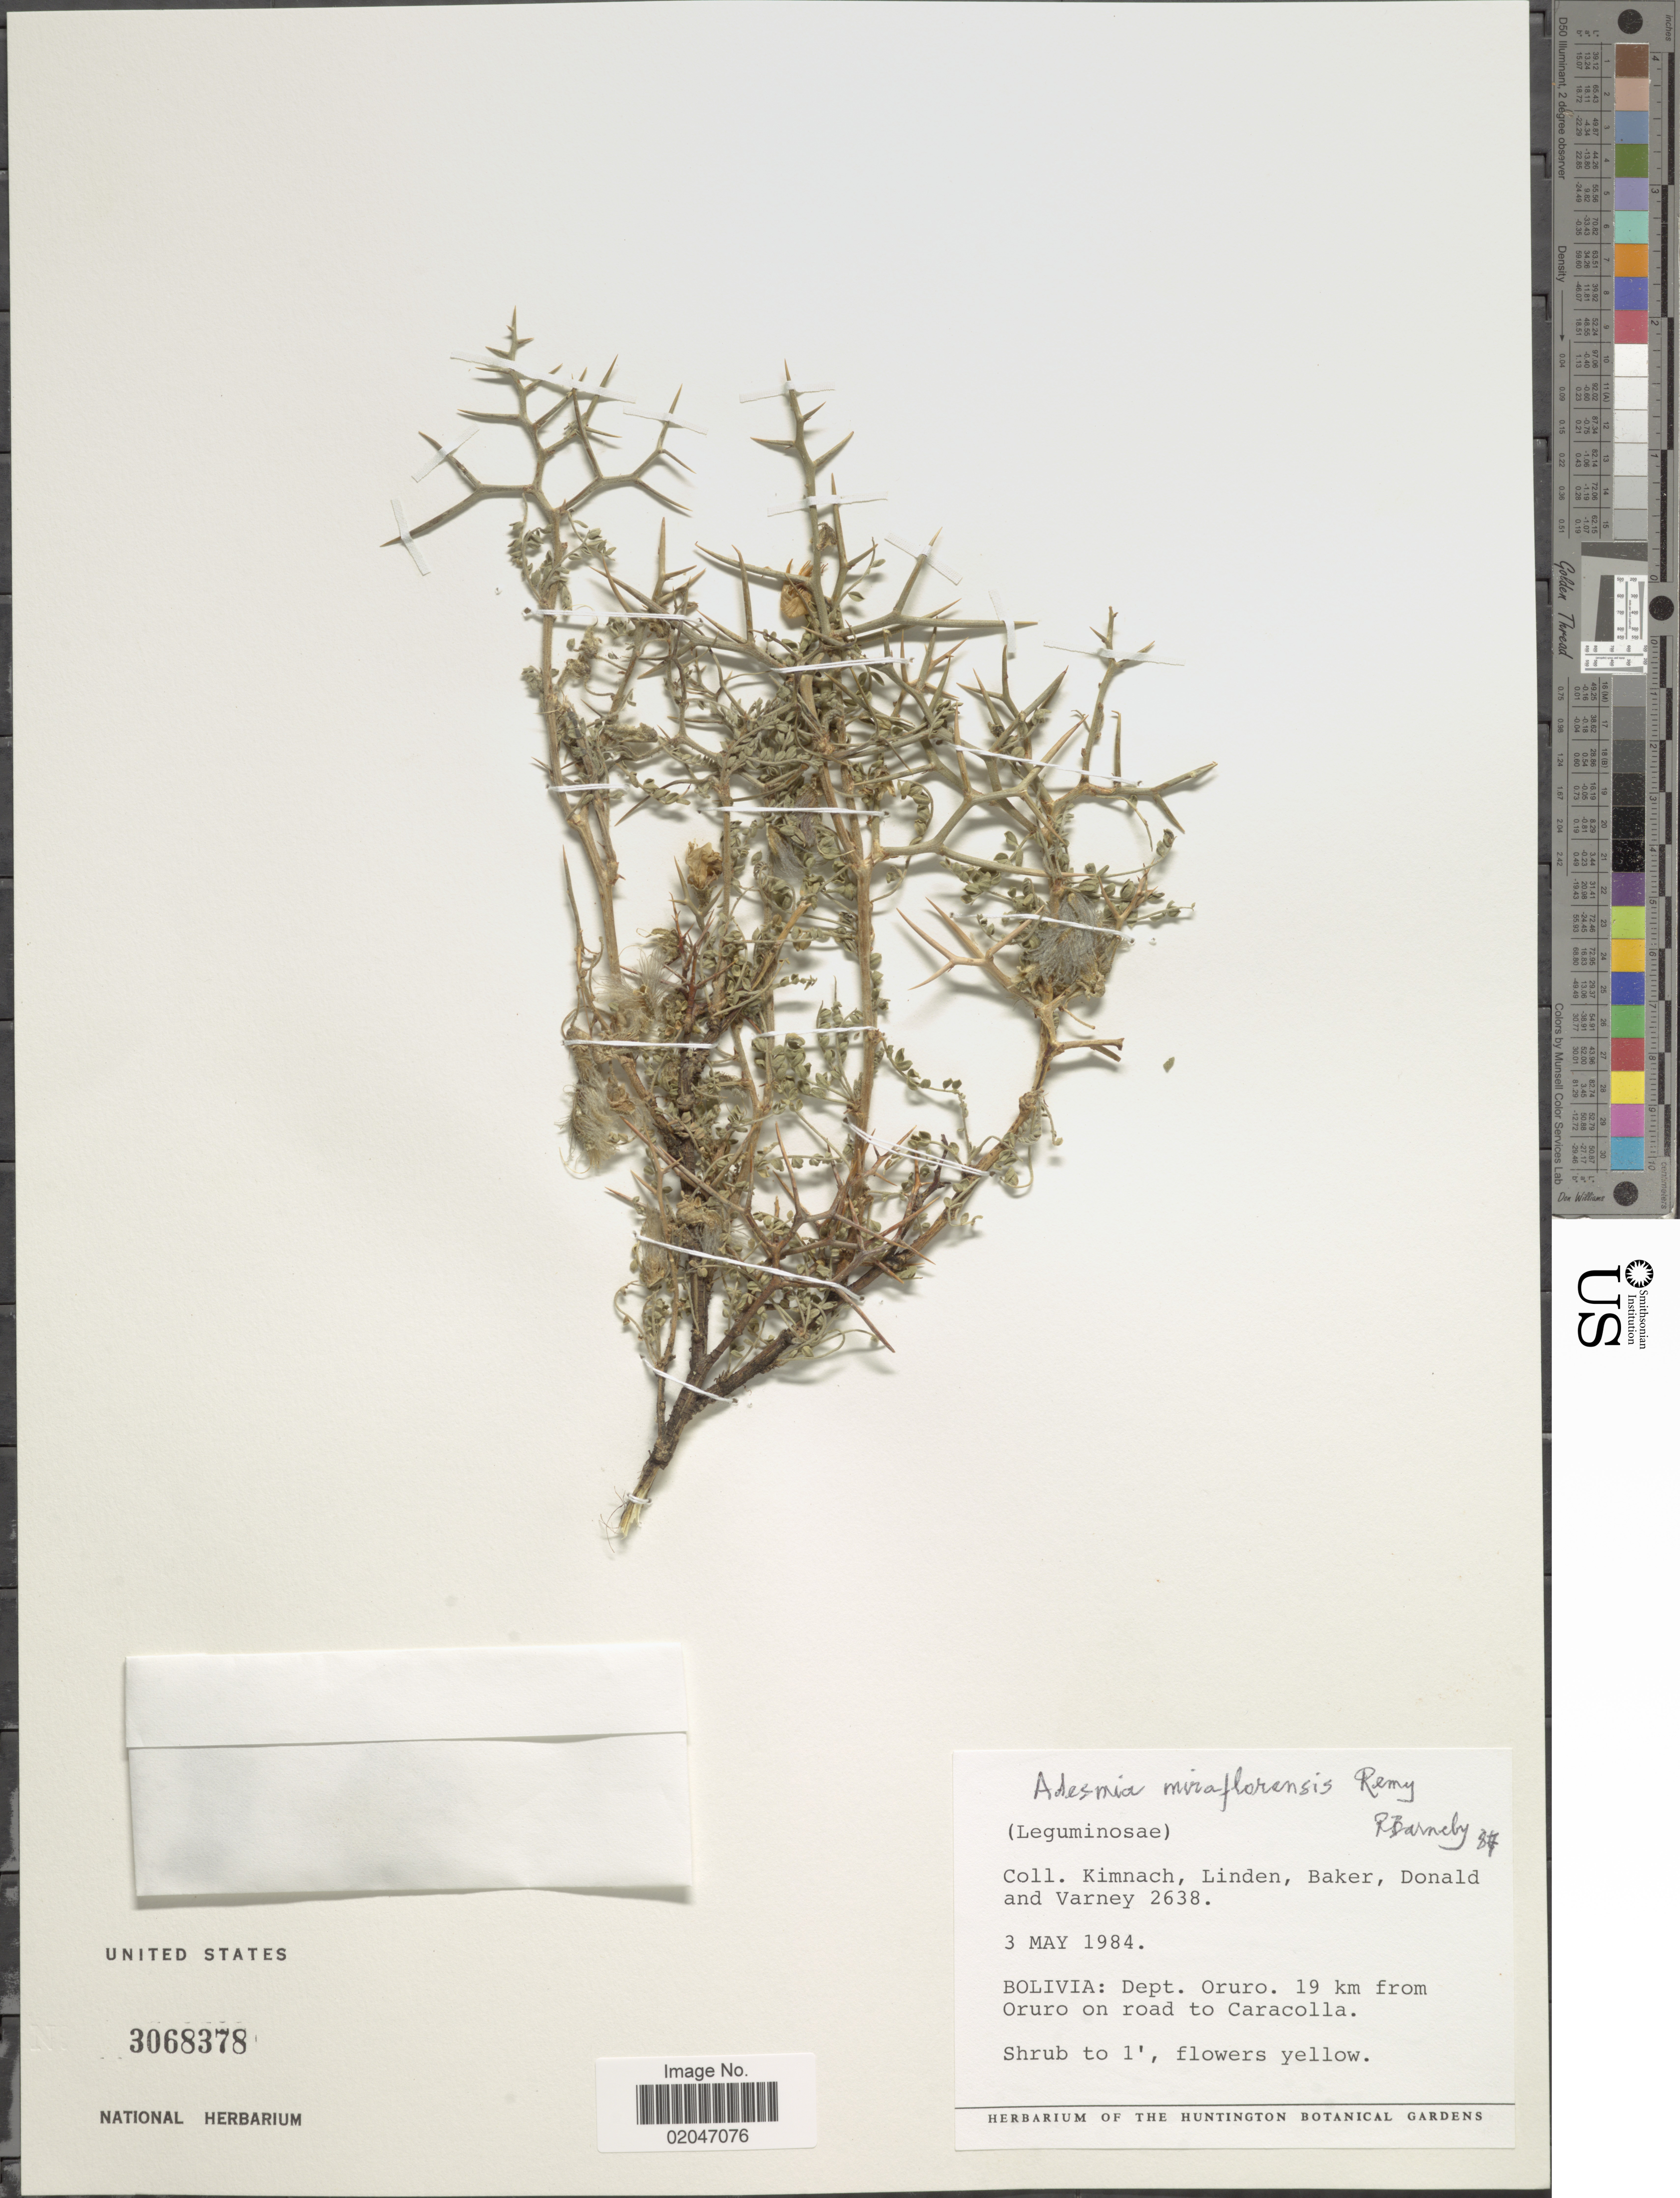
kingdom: Plantae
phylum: Tracheophyta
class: Magnoliopsida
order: Fabales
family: Fabaceae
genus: Adesmia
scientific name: Adesmia miraflorensis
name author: Remy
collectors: -. Kimnach, -- Linden, -- Baker, -. Donald & Varney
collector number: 2638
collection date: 1984-05-03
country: Bolivia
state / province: Oruro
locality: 19 km from Oruro on road to Caracolla.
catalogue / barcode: US 3068378